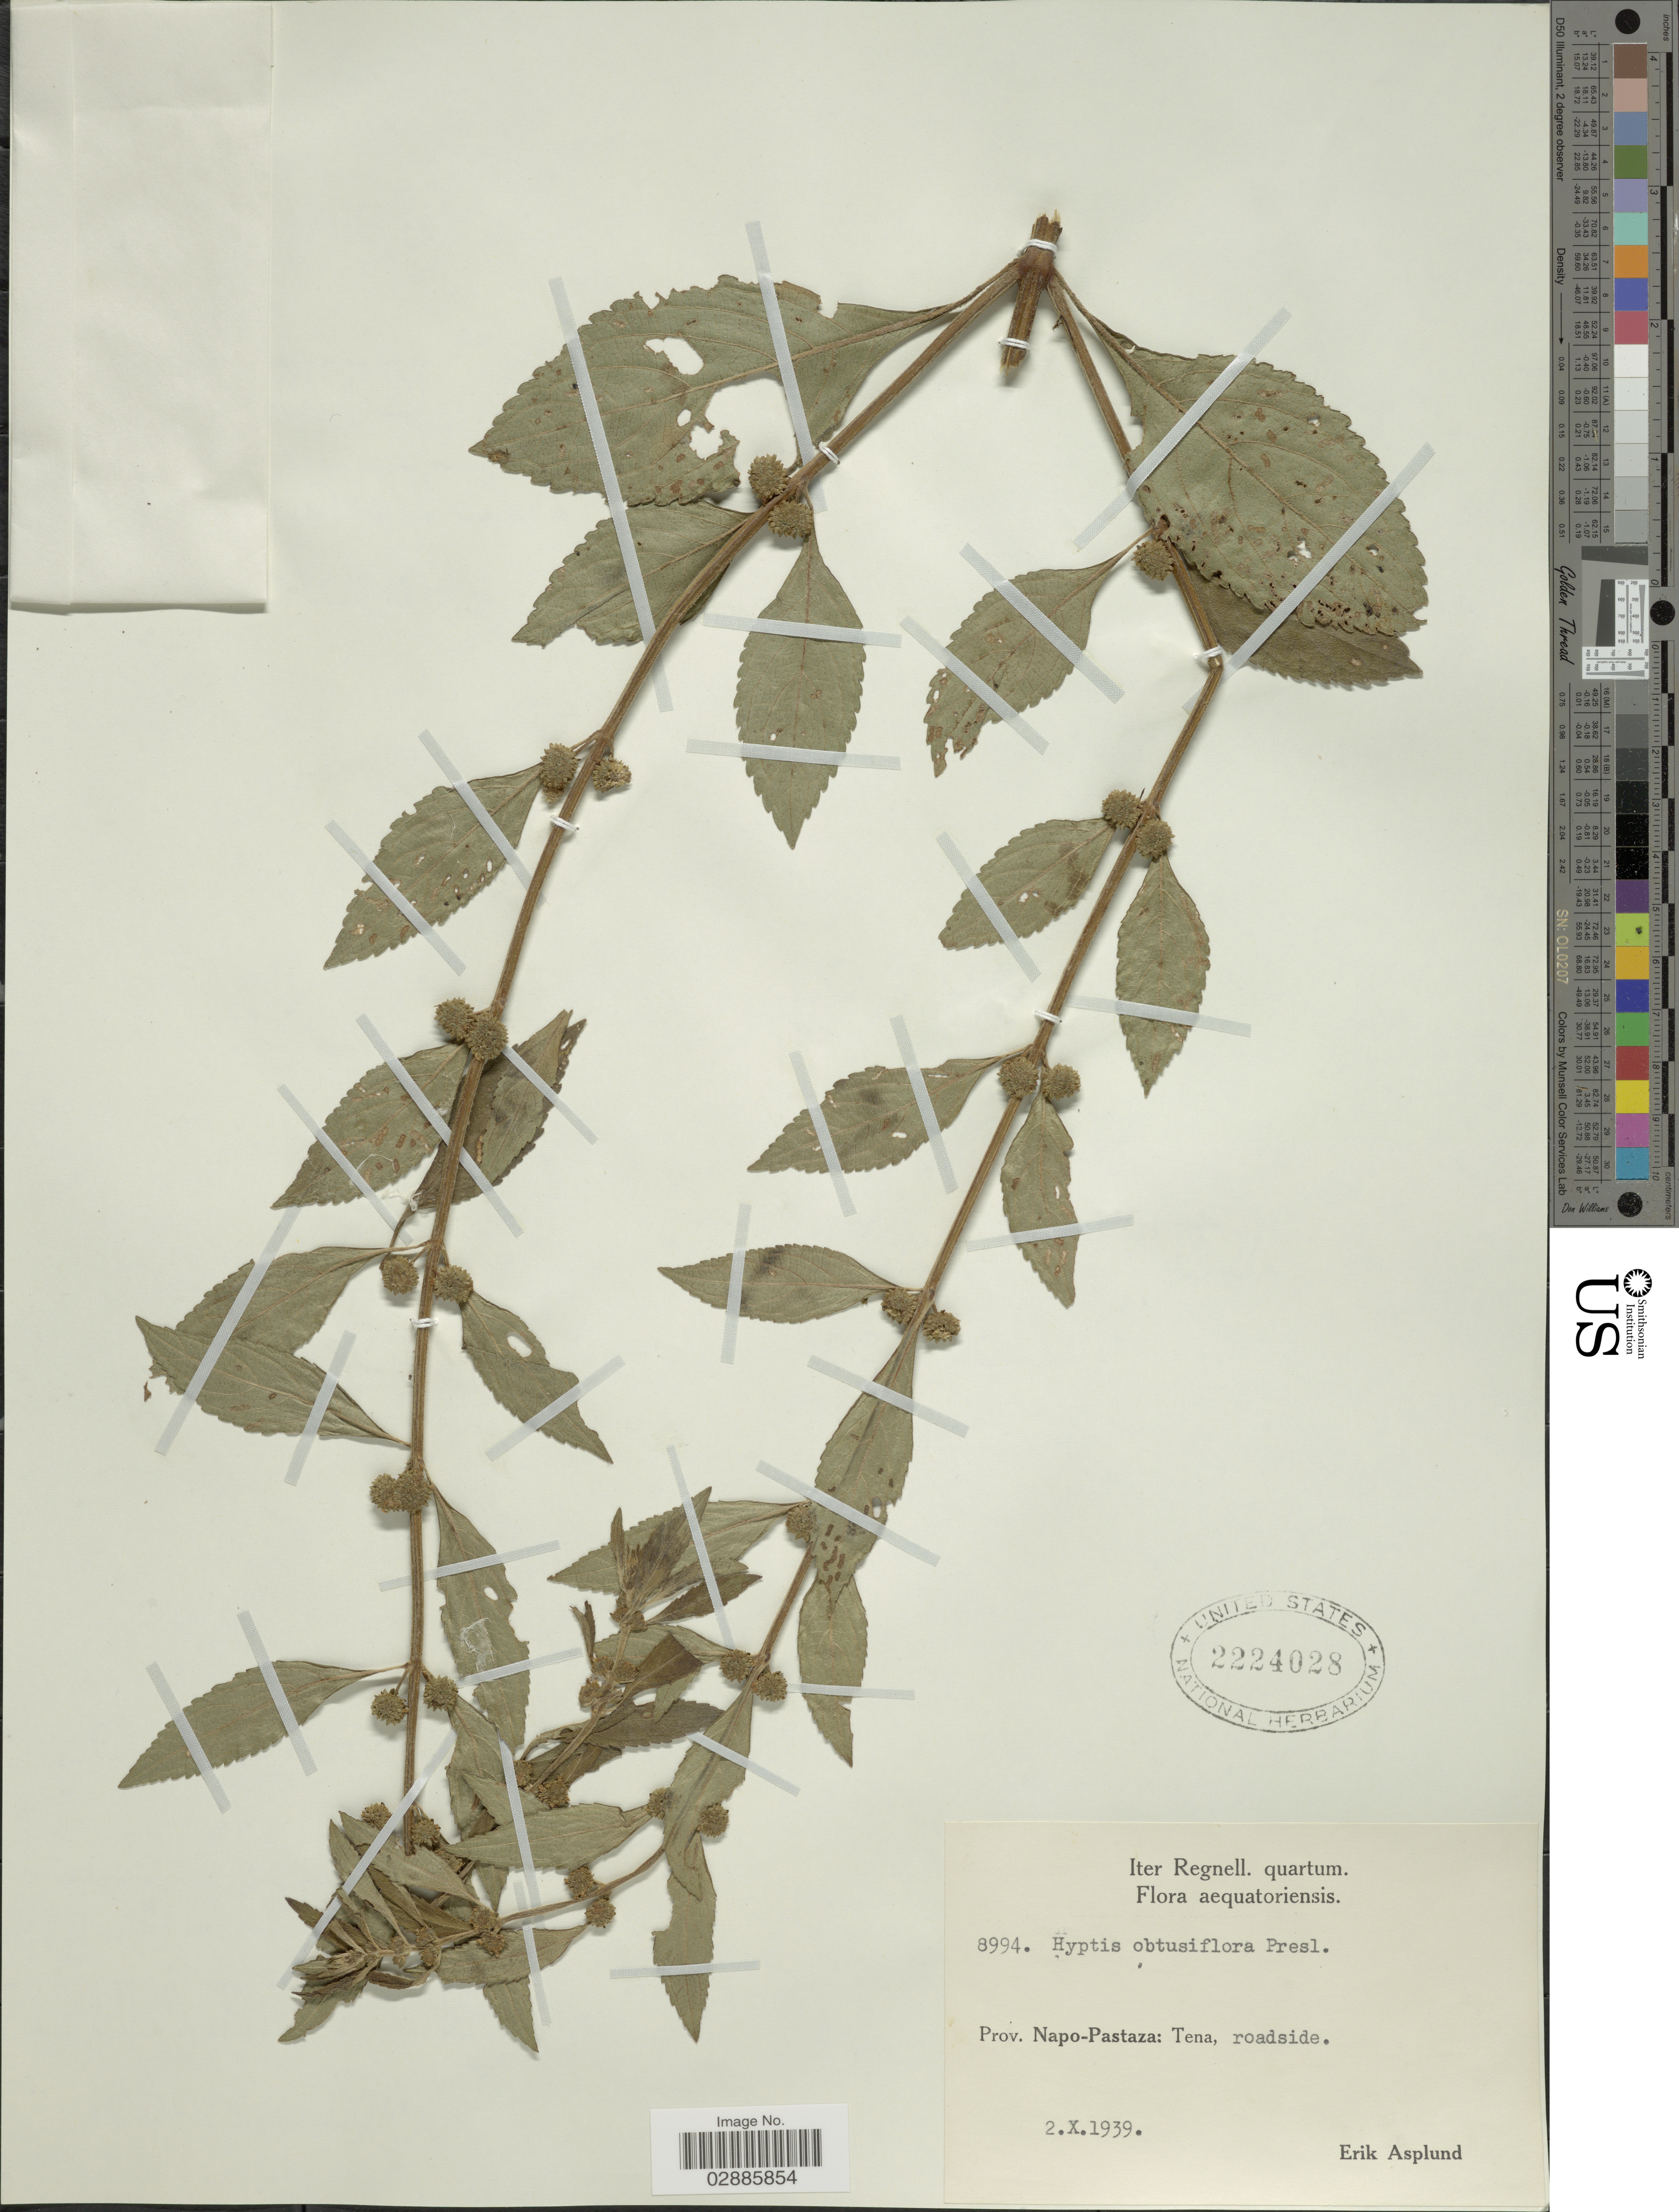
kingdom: Plantae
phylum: Tracheophyta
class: Magnoliopsida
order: Lamiales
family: Lamiaceae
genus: Hyptis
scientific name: Hyptis obtusiflora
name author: C. Presl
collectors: E. Asplund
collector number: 8994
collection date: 1939-10-02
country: Ecuador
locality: Prov. Napo-Pastaza: Tena.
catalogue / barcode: US 2224028